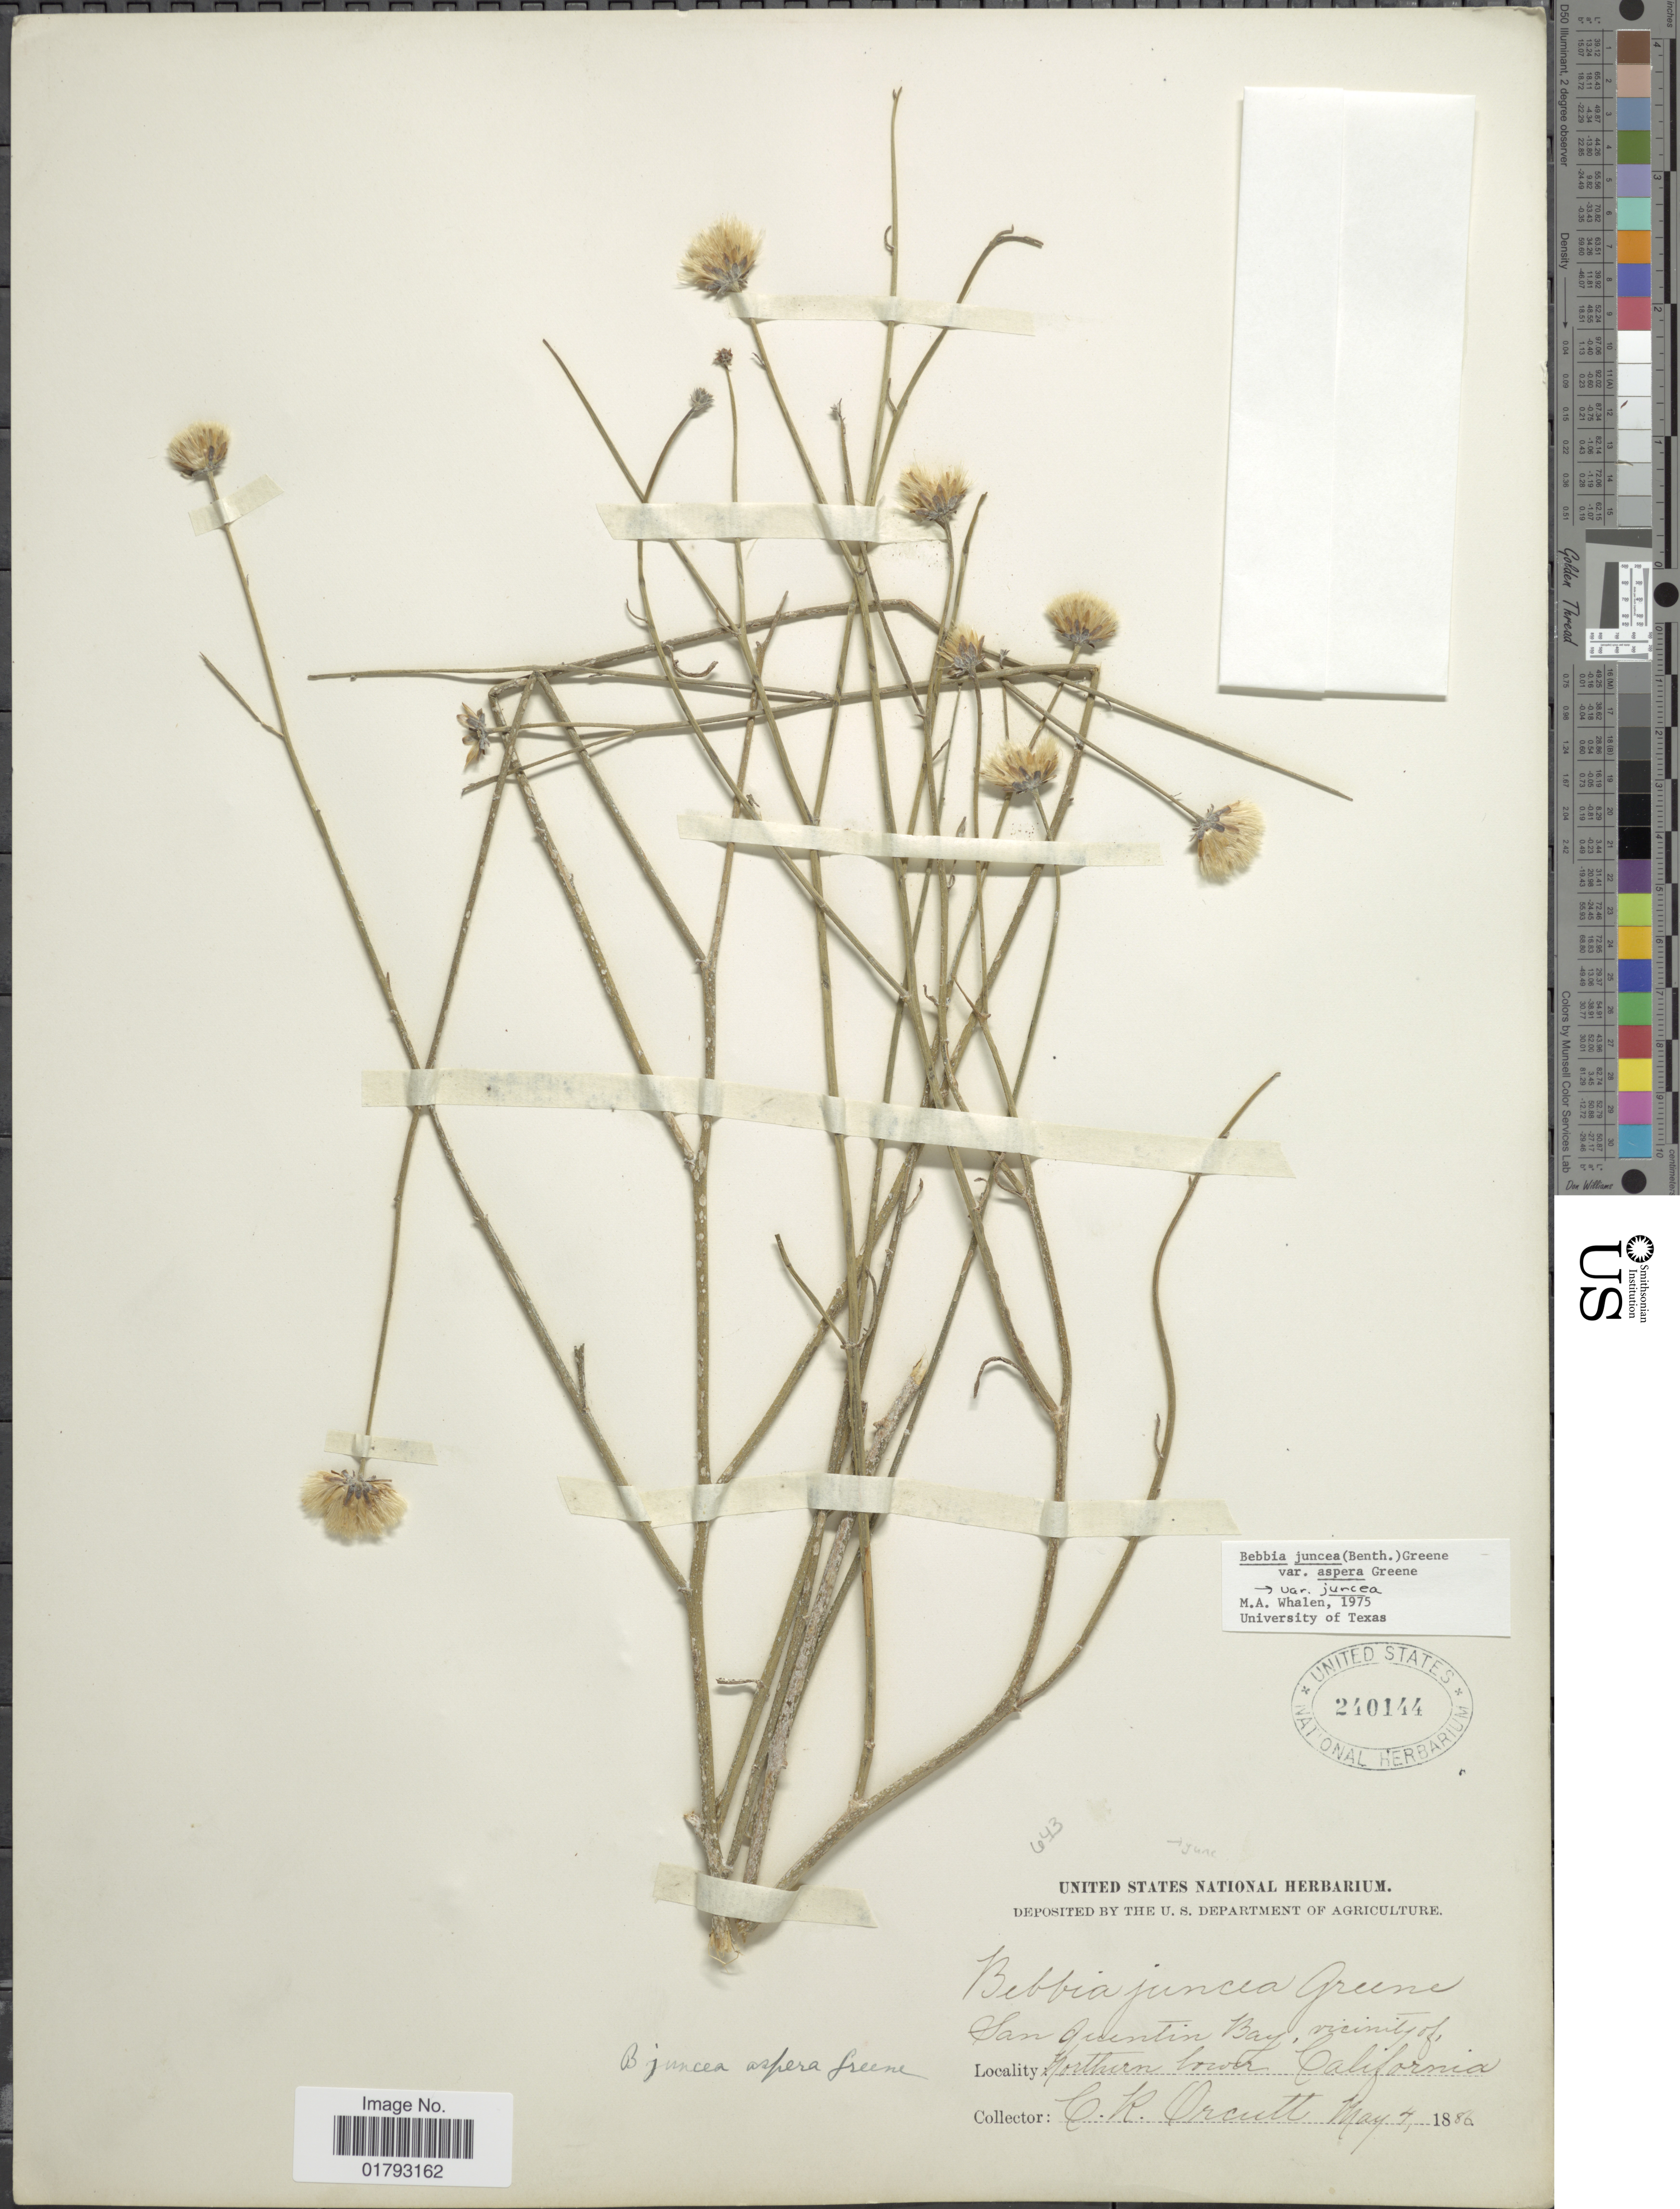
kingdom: Plantae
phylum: Tracheophyta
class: Magnoliopsida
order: Asterales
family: Asteraceae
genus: Bebbia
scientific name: Bebbia juncea var. juncea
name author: (Benth.) Greene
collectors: C. R. Orcutt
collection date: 1886-05-07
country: Mexico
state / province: Baja California Sur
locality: San Quentin Bay, Vicinity of Northern Lower California.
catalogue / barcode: US 240144